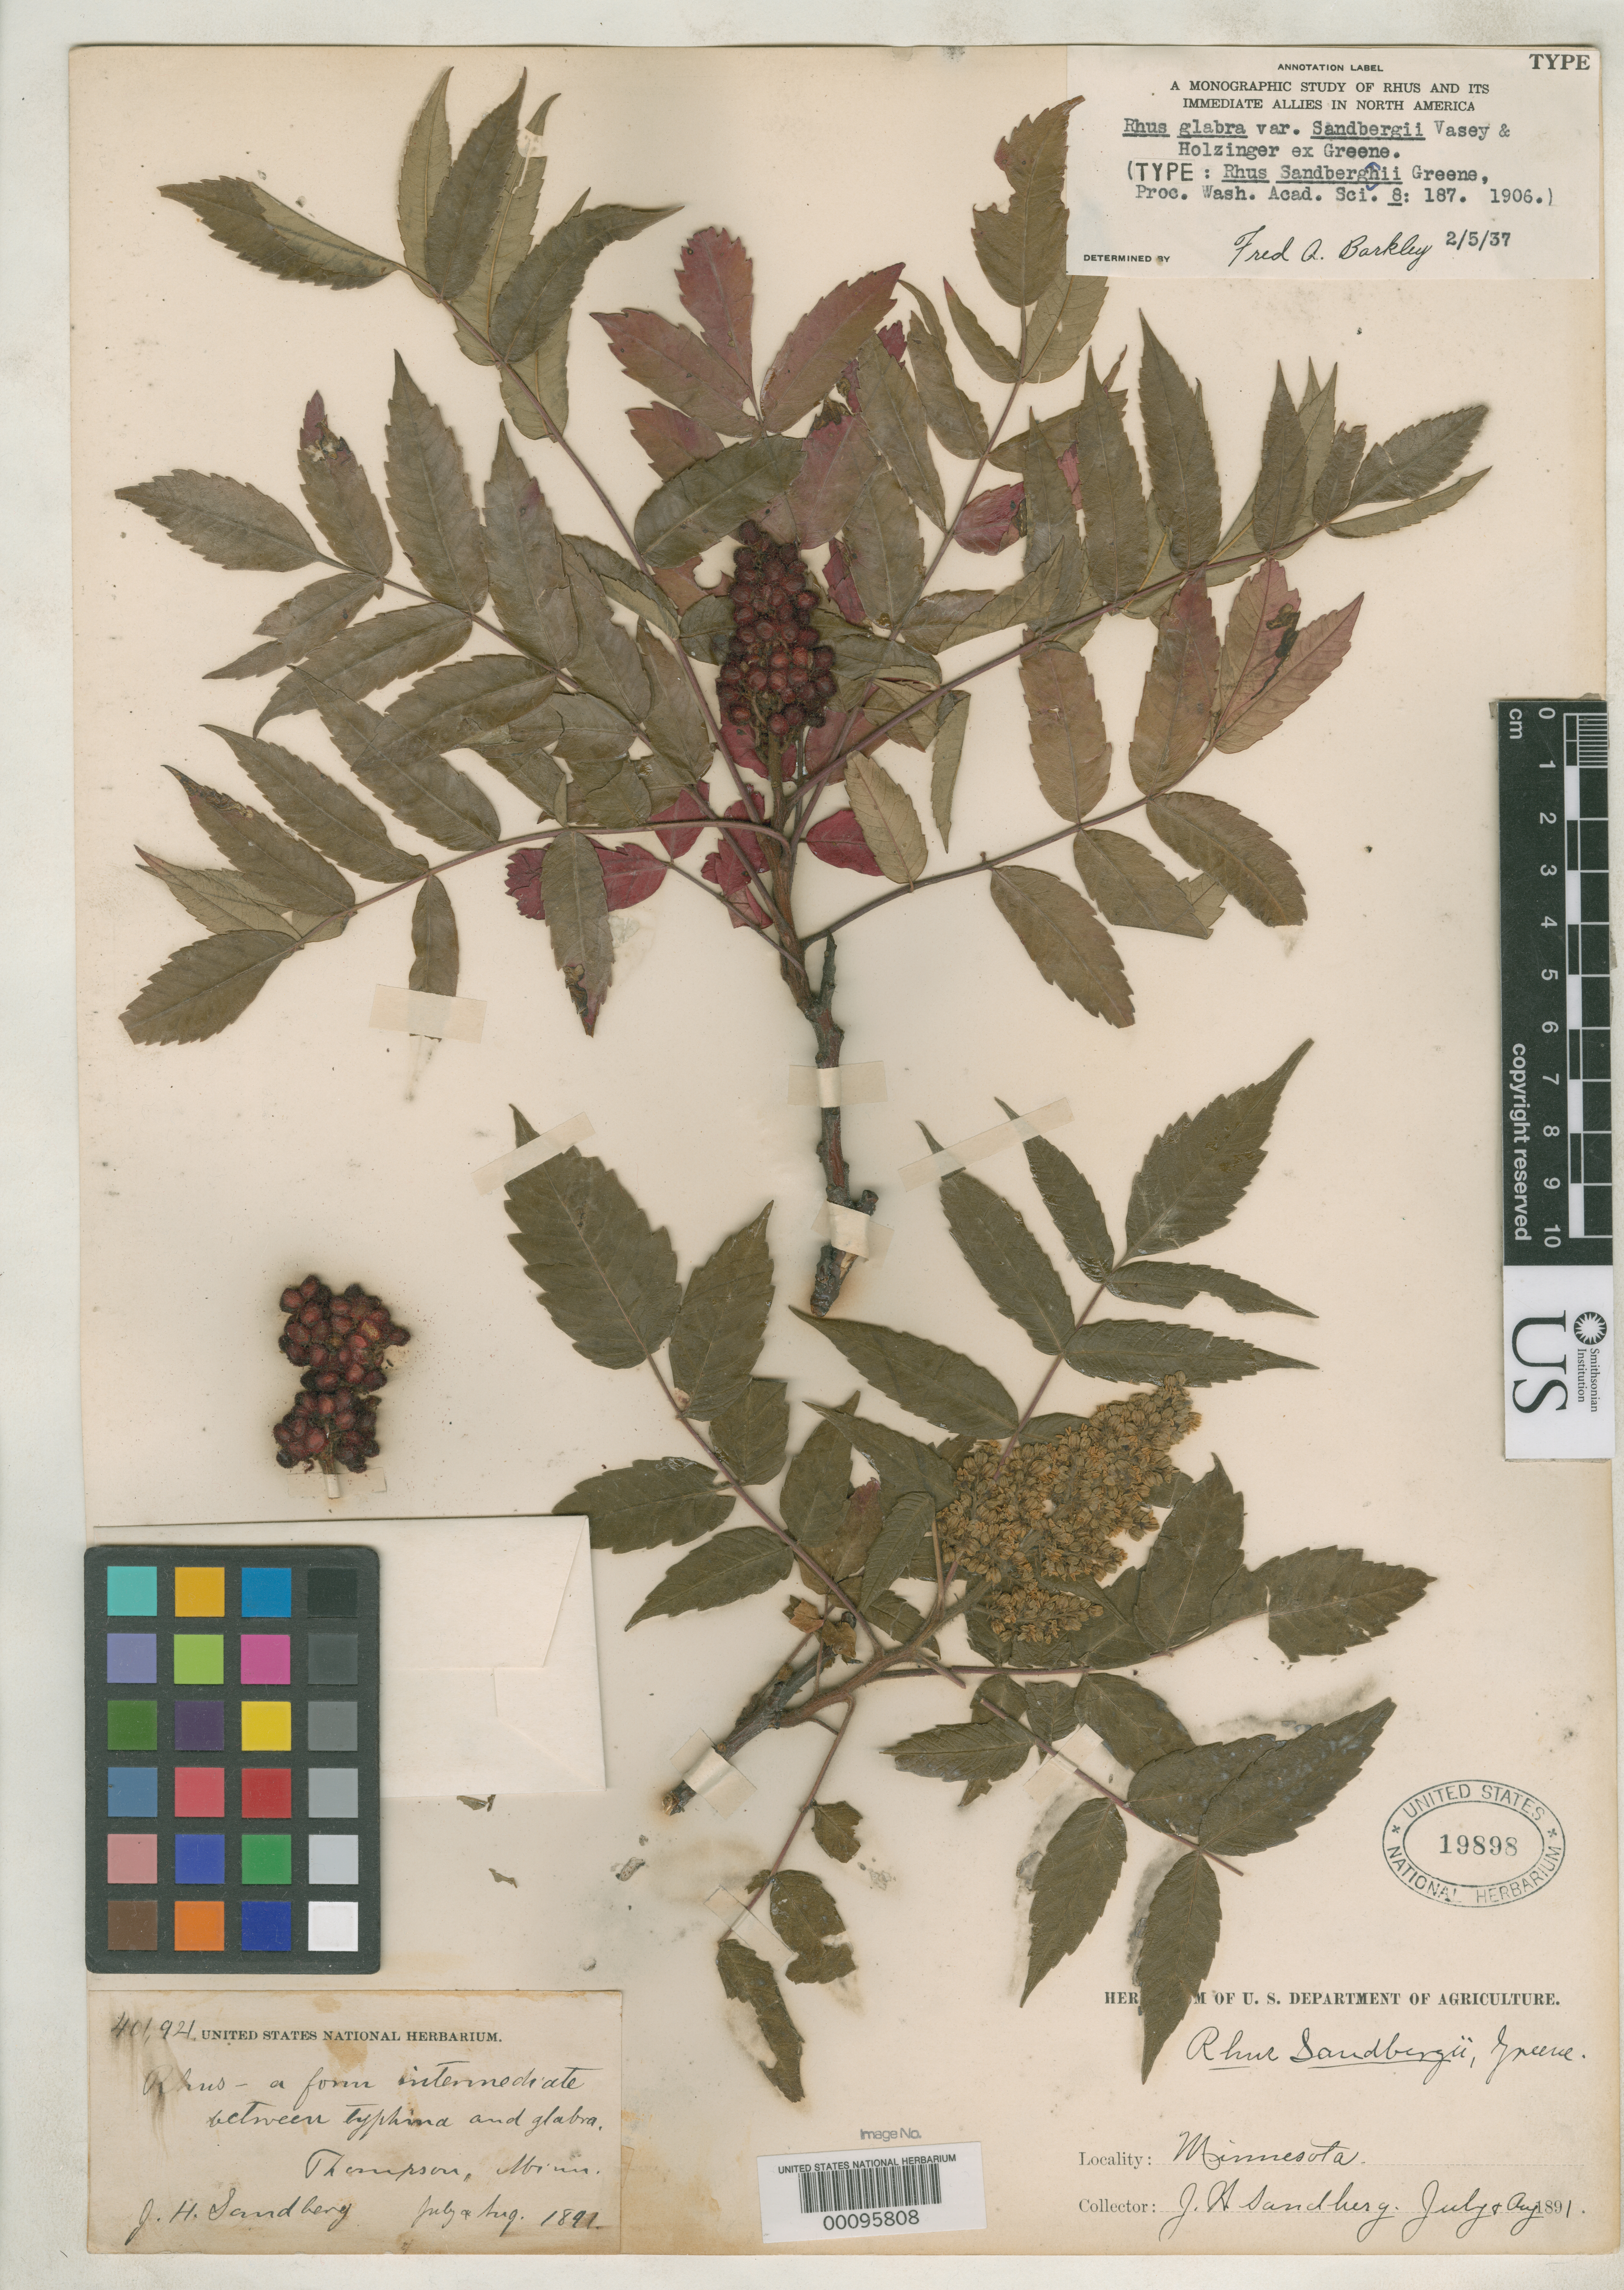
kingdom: Plantae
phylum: Tracheophyta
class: Magnoliopsida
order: Sapindales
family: Anacardiaceae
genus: Rhus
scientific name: Rhus sandbergii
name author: Greene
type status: Holotype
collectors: J. H. Sandberg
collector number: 401921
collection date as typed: Jul 1891 to -- Aug 1891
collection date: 1891-07/1891-08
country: United States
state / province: Minnesota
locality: Near head of Lake Superior.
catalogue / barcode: US 19898